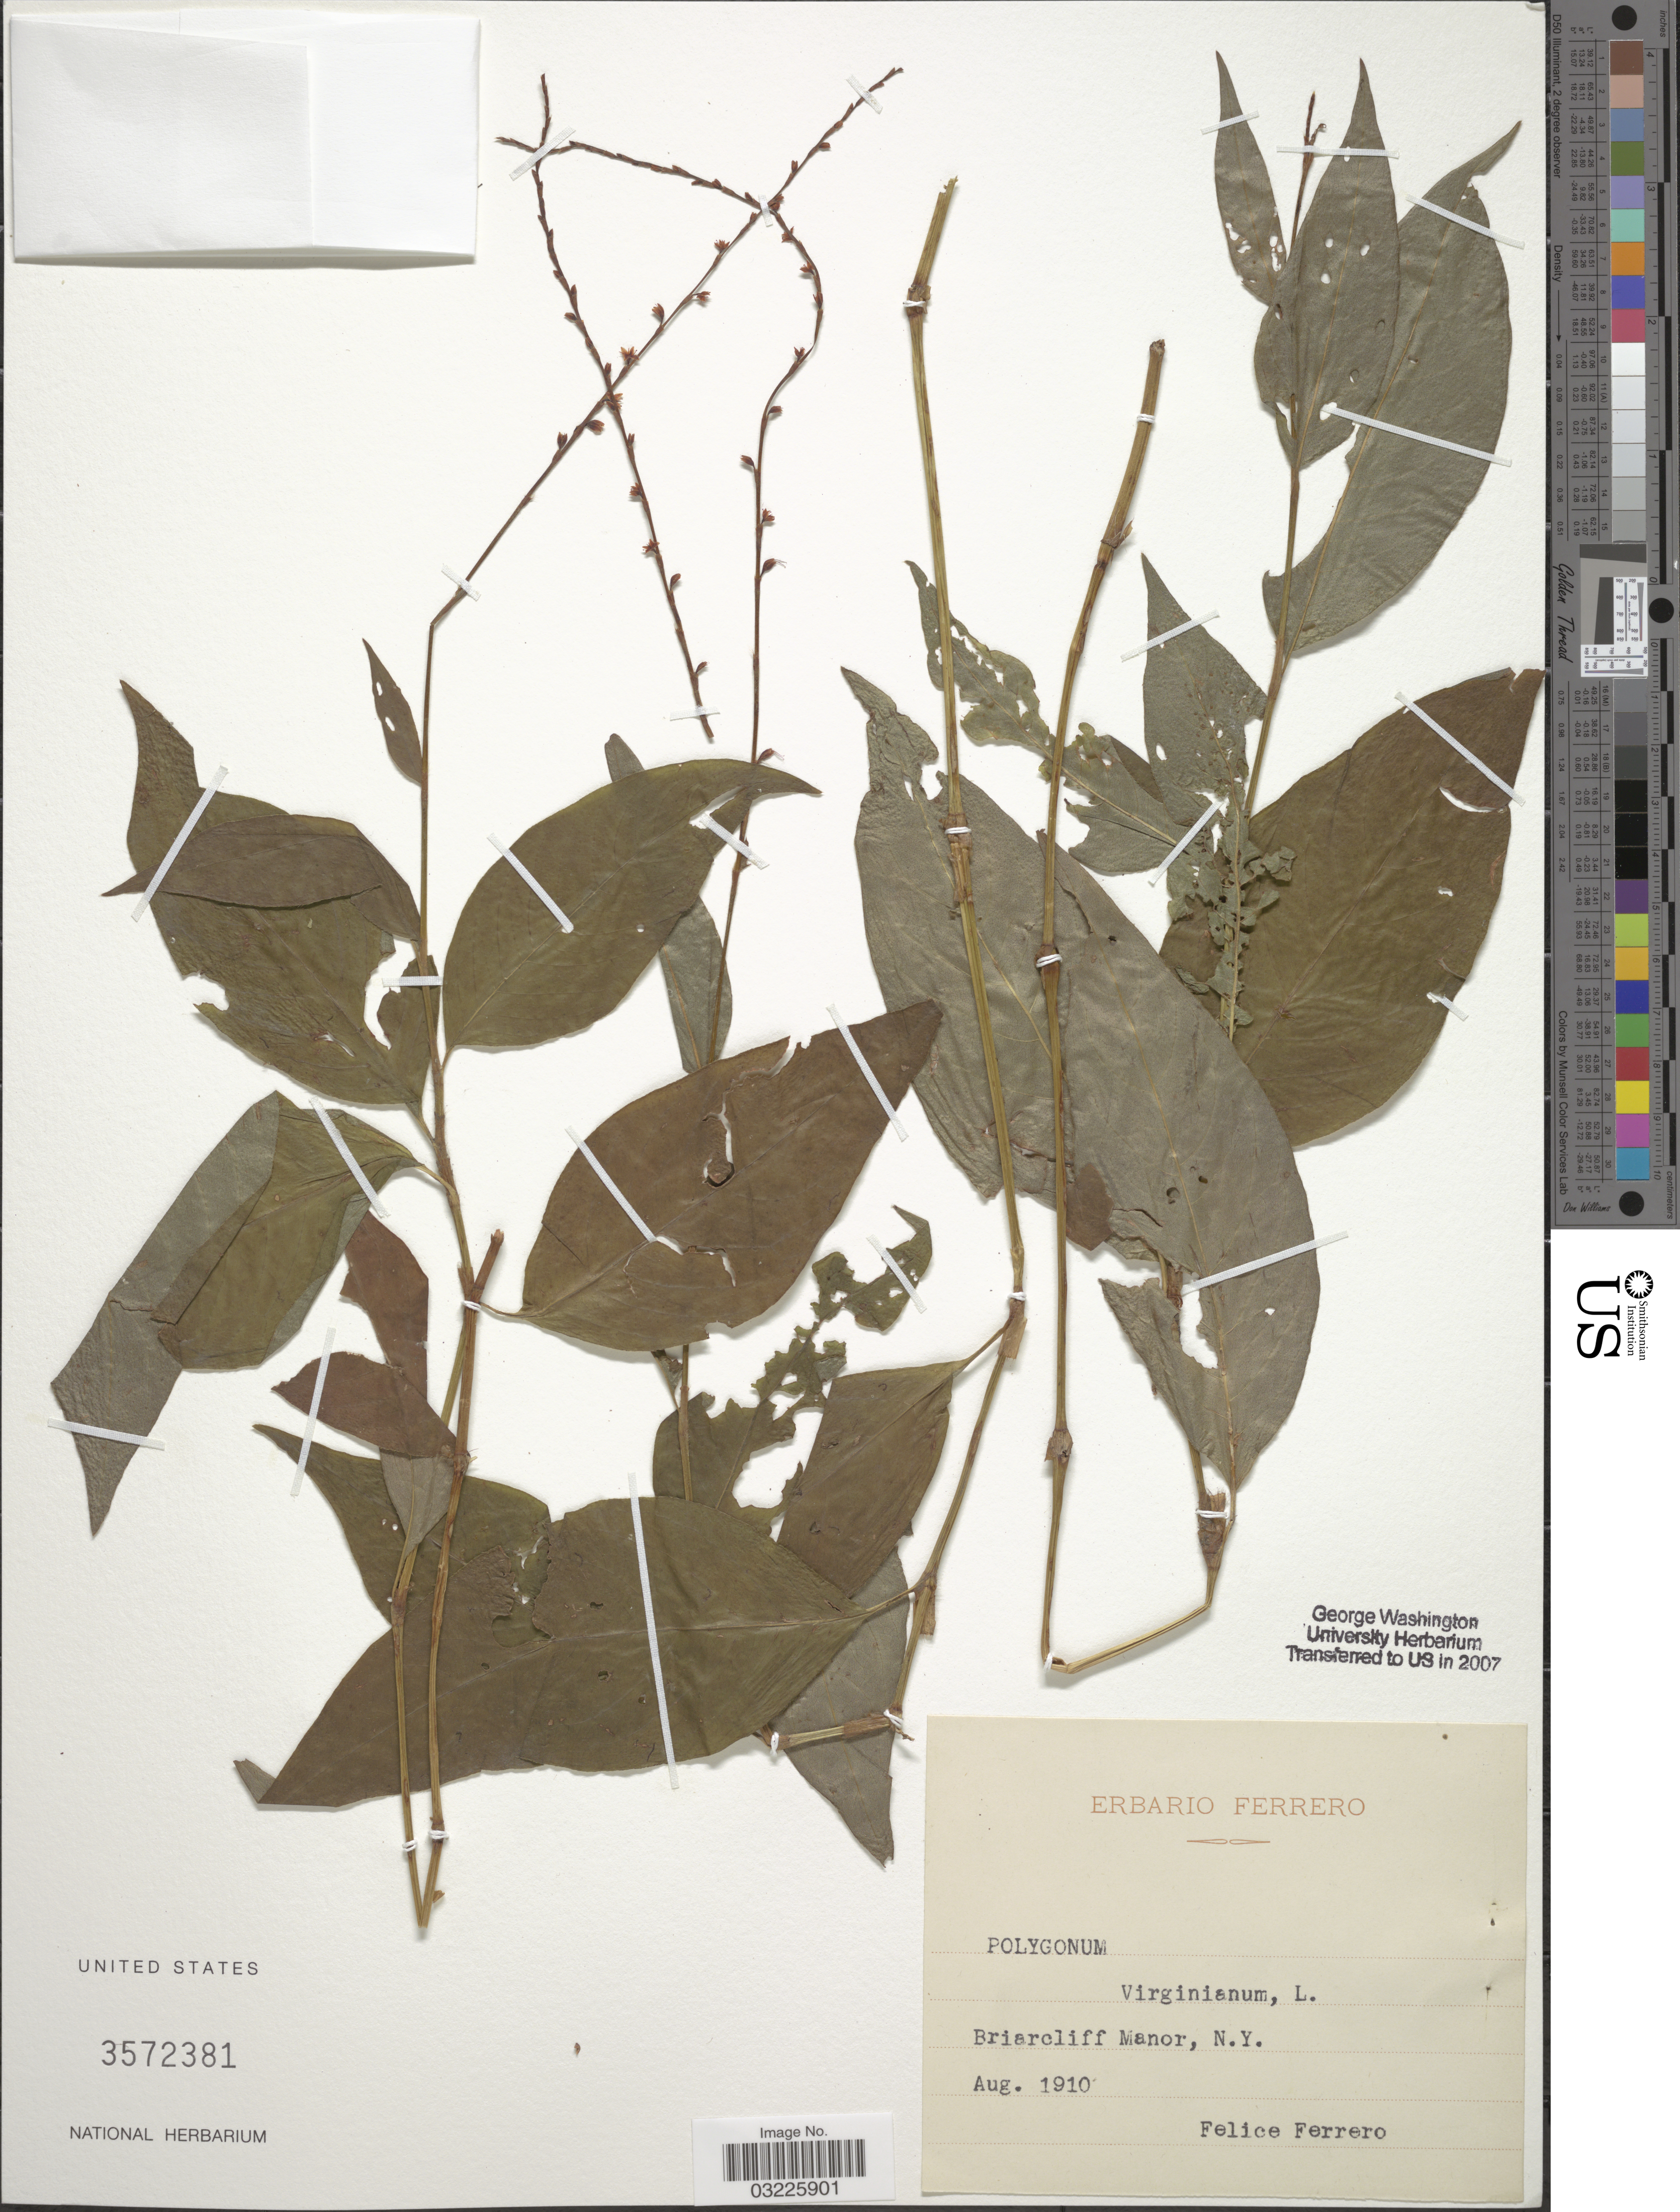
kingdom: Plantae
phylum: Tracheophyta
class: Magnoliopsida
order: Caryophyllales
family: Polygonaceae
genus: Persicaria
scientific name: Persicaria virginiana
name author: (L.) Gaertn.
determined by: Atha, D. E.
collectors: F. Ferrero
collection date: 1910-08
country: United States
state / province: New York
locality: Briarcliff Manor.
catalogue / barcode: US 3572381